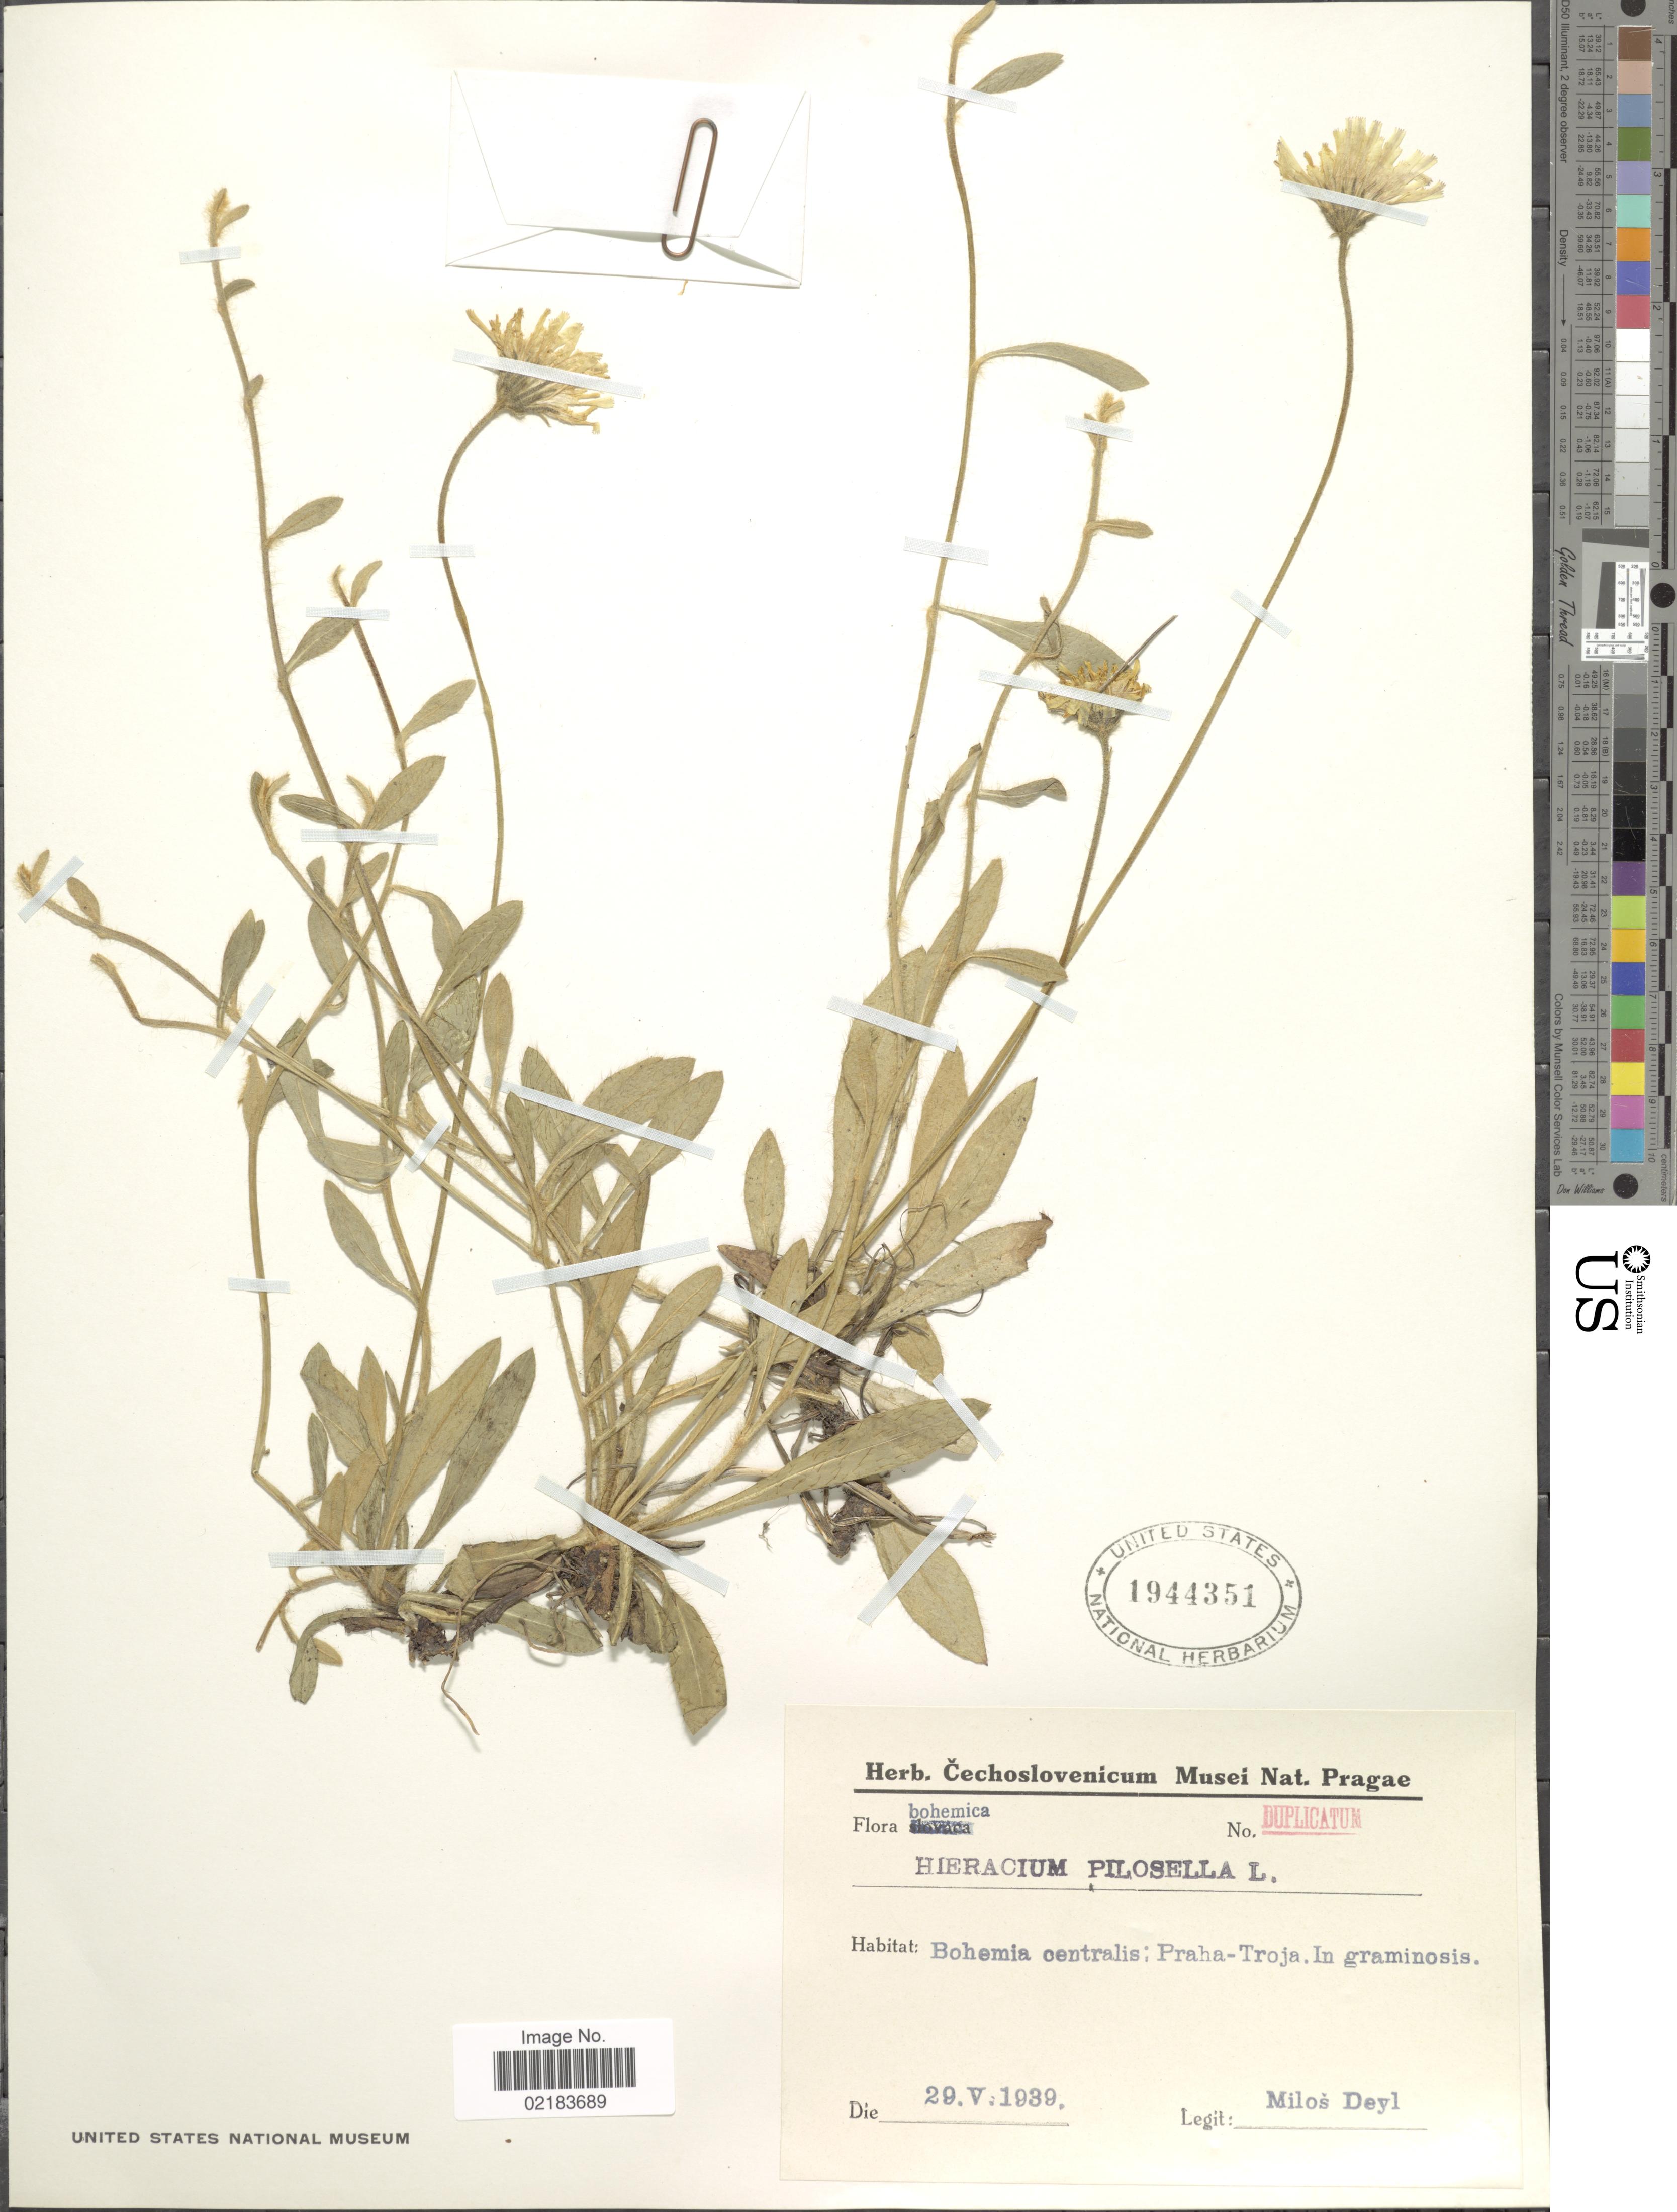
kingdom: Plantae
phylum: Tracheophyta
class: Magnoliopsida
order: Asterales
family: Asteraceae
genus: Pilosella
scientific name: Pilosella officinarum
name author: Vaill.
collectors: M. Deyl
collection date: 1939-05-29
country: Czechia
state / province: Central Bohemian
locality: Bohemica. Bohemia centralis: Praha-Troja. In graminosis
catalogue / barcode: US 1944351